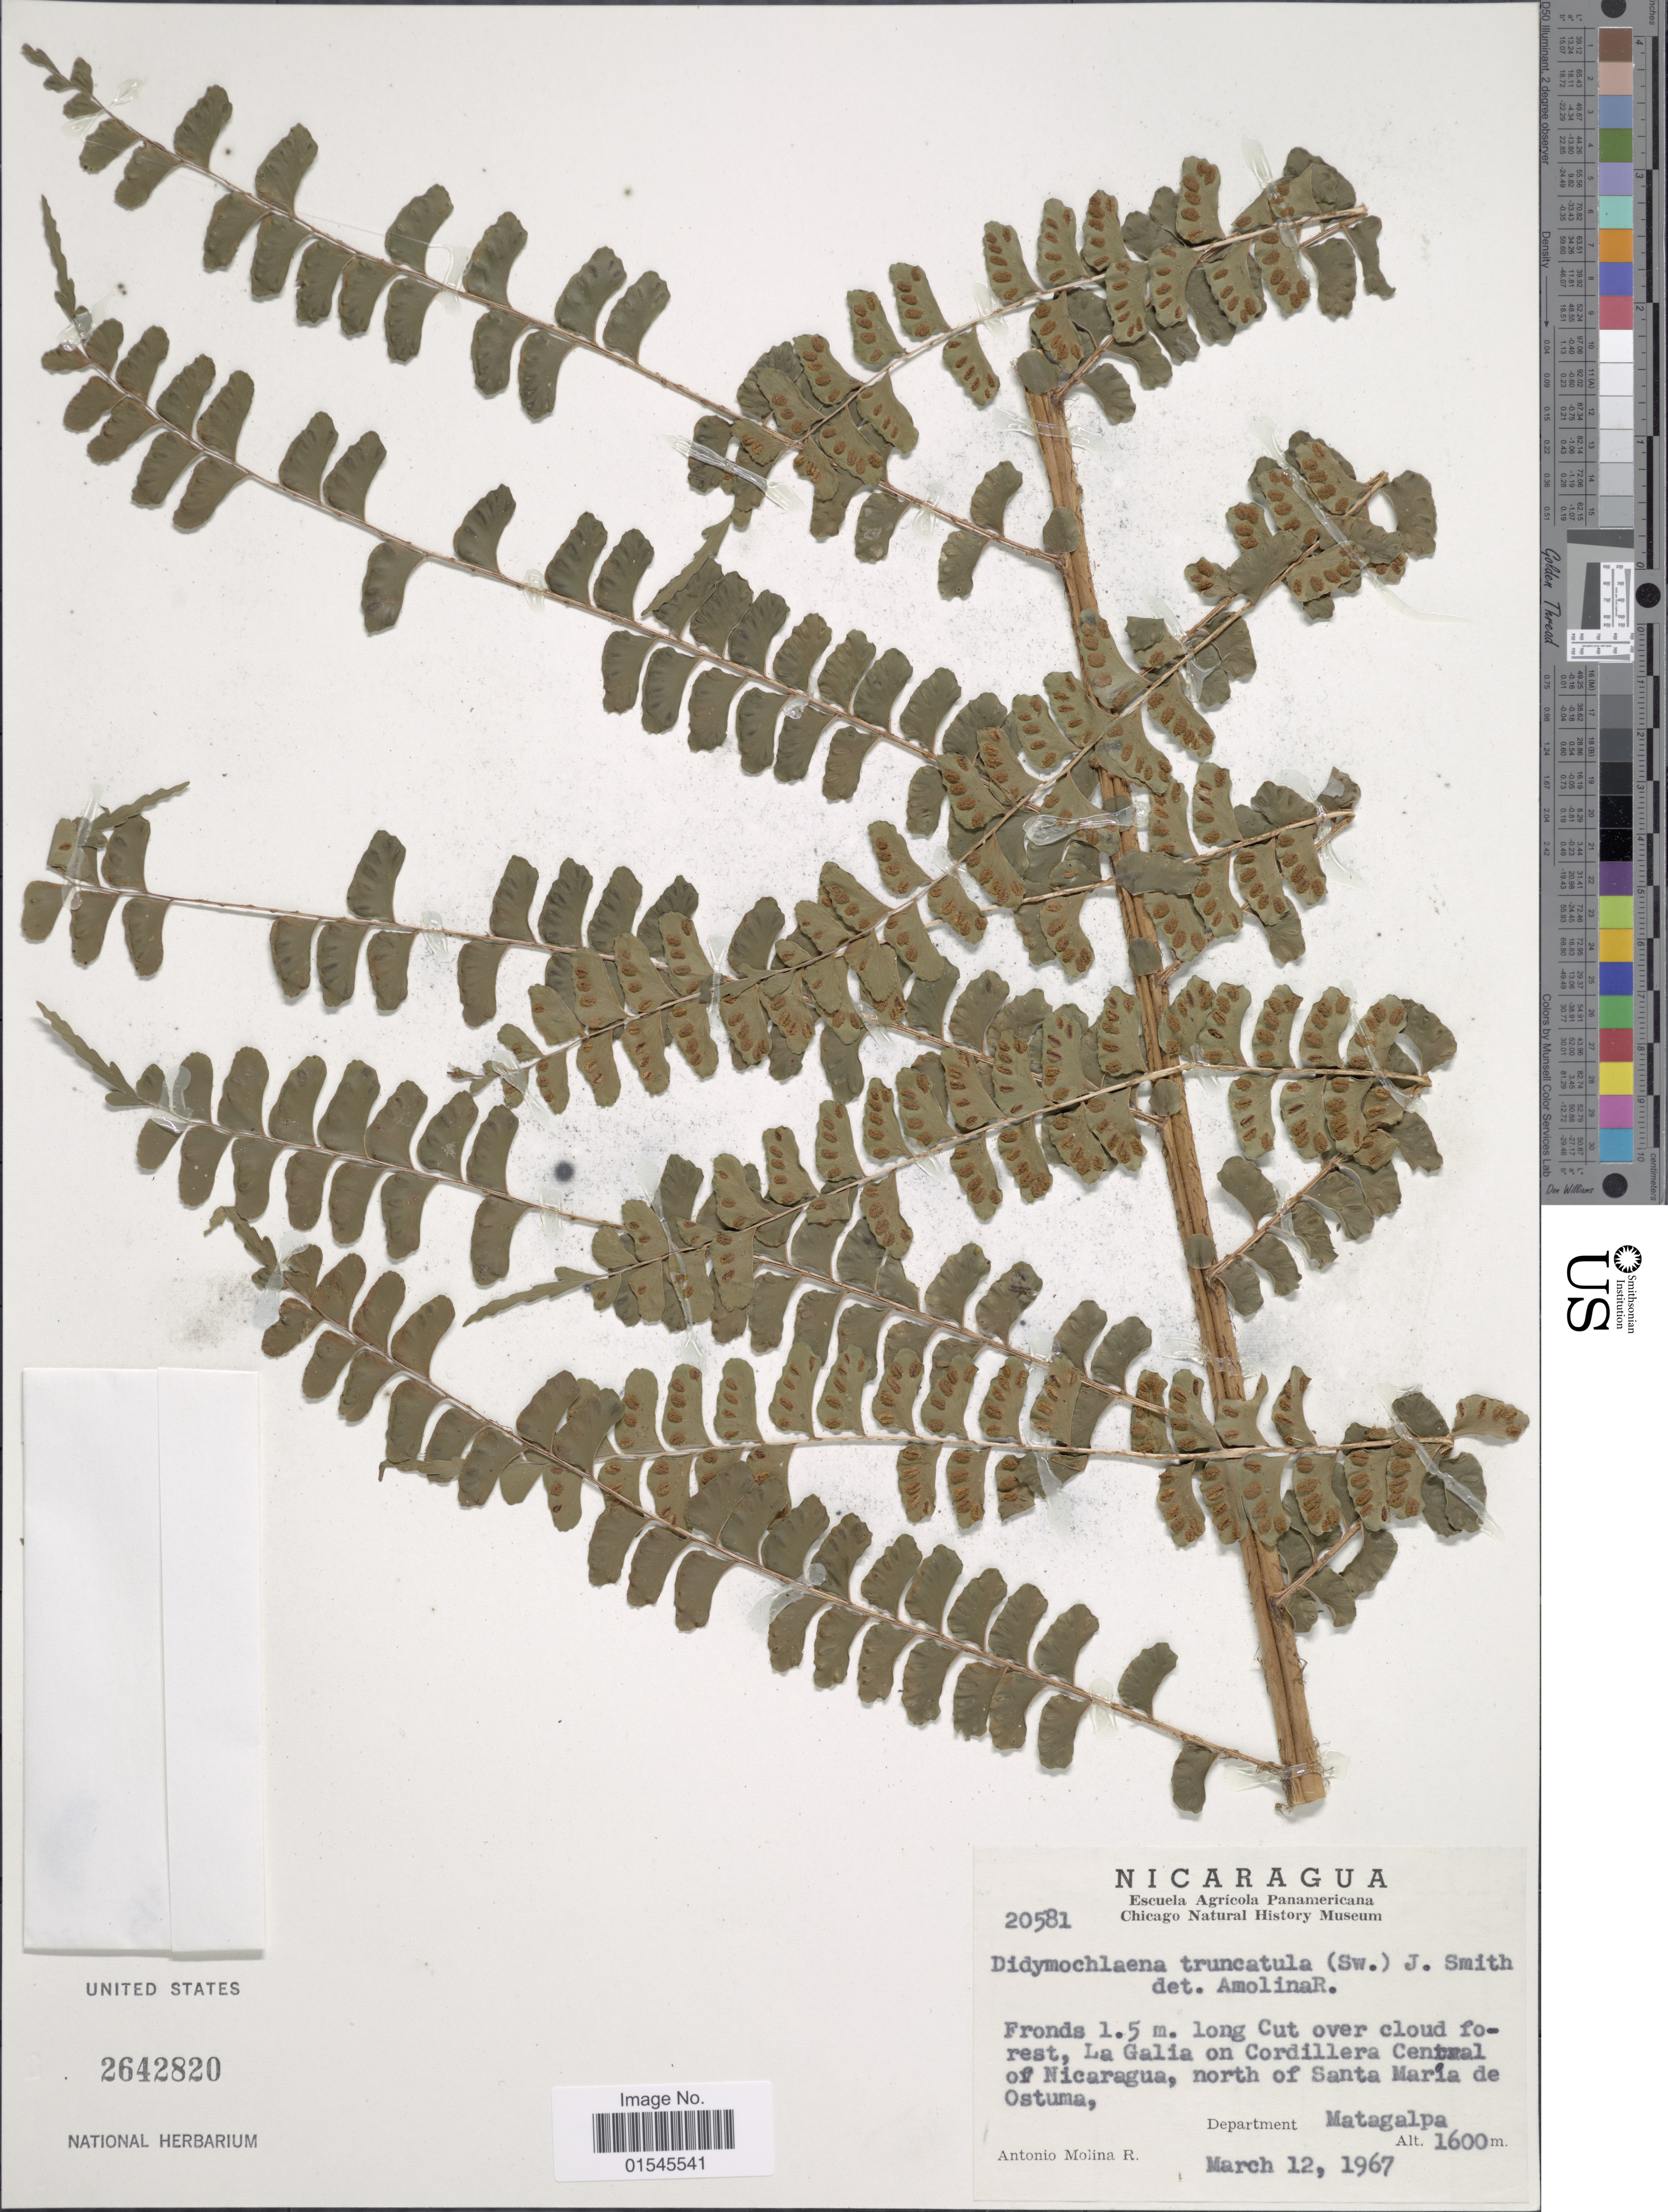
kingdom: Plantae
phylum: Tracheophyta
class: Polypodiopsida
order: Polypodiales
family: Didymochlaenaceae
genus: Didymochlaena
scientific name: Didymochlaena truncatula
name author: (Sw.) J. Sm.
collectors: A. R. Molina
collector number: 20581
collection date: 1967-03-12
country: Nicaragua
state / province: Matagalpa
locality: Fronds 1.5 m. long Cut over cloud forest, La Galia on Cordillera Central of Nicaragua, north of Santa Maria de Ostuma. Department Matagalpa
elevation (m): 1600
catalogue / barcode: US 2642820